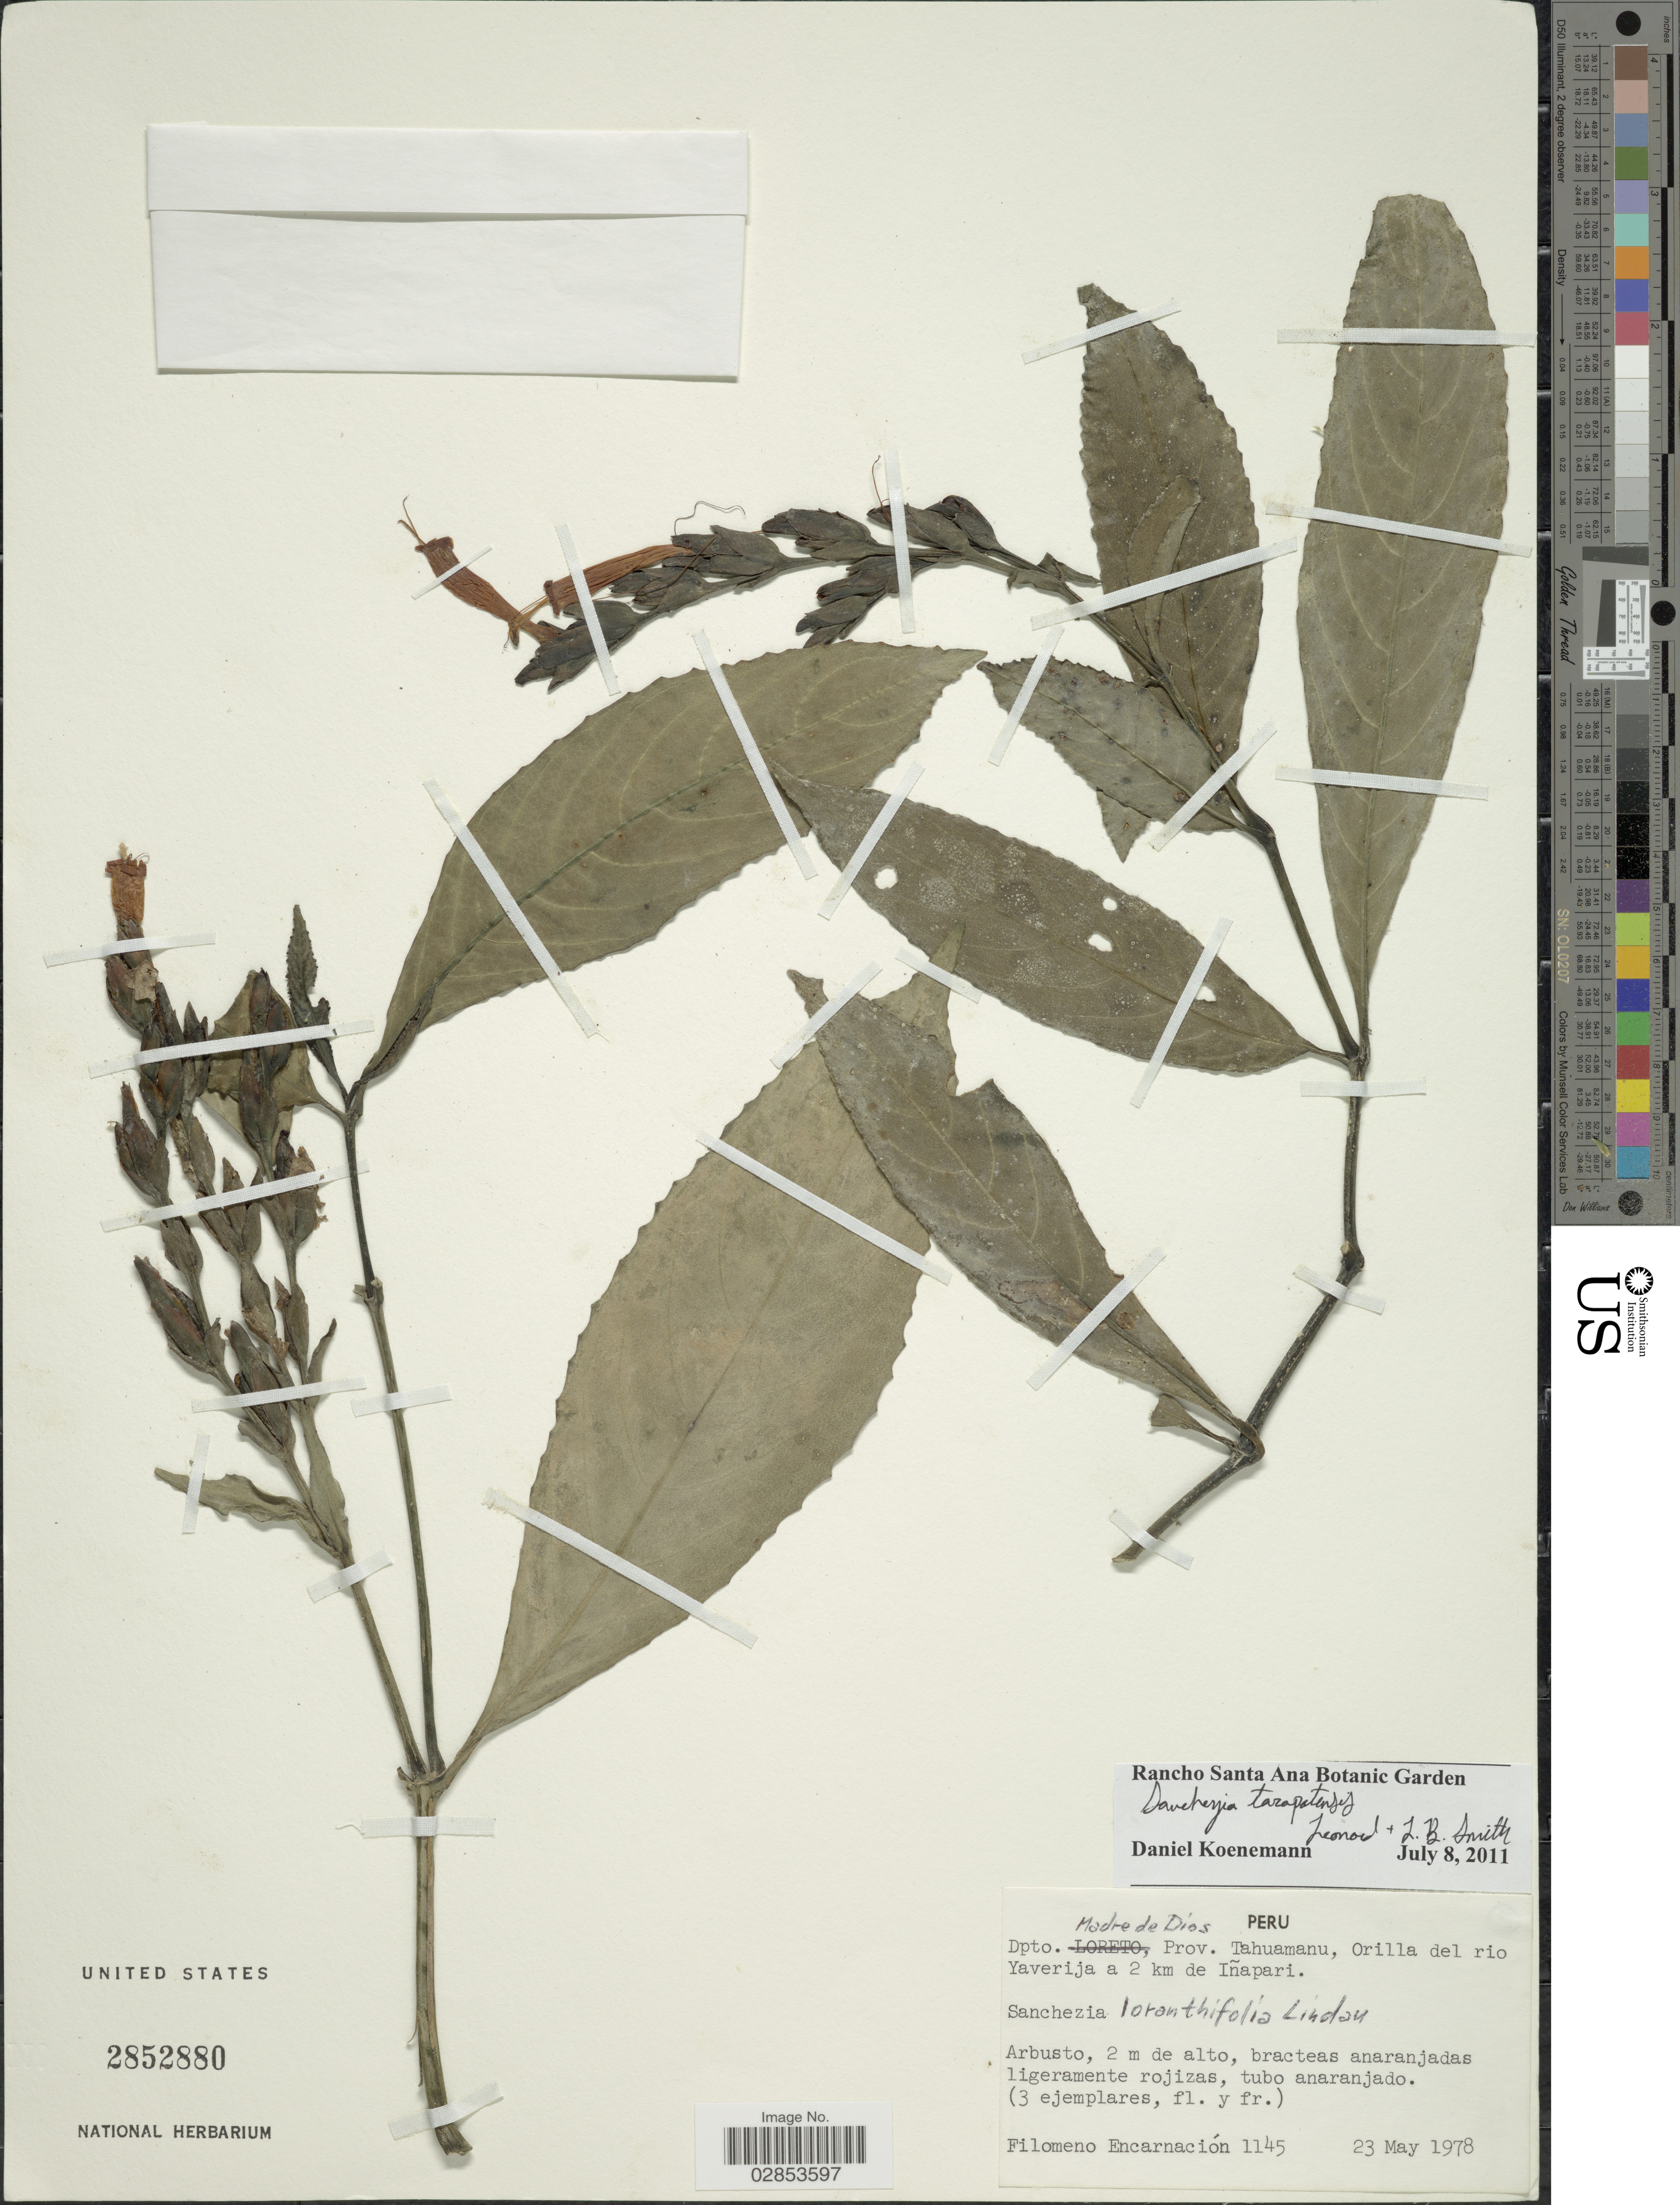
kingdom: Plantae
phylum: Tracheophyta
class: Magnoliopsida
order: Lamiales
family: Acanthaceae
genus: Sanchezia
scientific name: Sanchezia tigrina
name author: Leonard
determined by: Azevedo, Igor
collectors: F. Encarnación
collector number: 1145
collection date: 1978-05-23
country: Peru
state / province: Madre de Dios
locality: Dpto. Madre de Dios. Prov. Tahuamanu, Orilla del rio Yaverija a 2 km de Iñapari.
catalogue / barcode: US 2852880